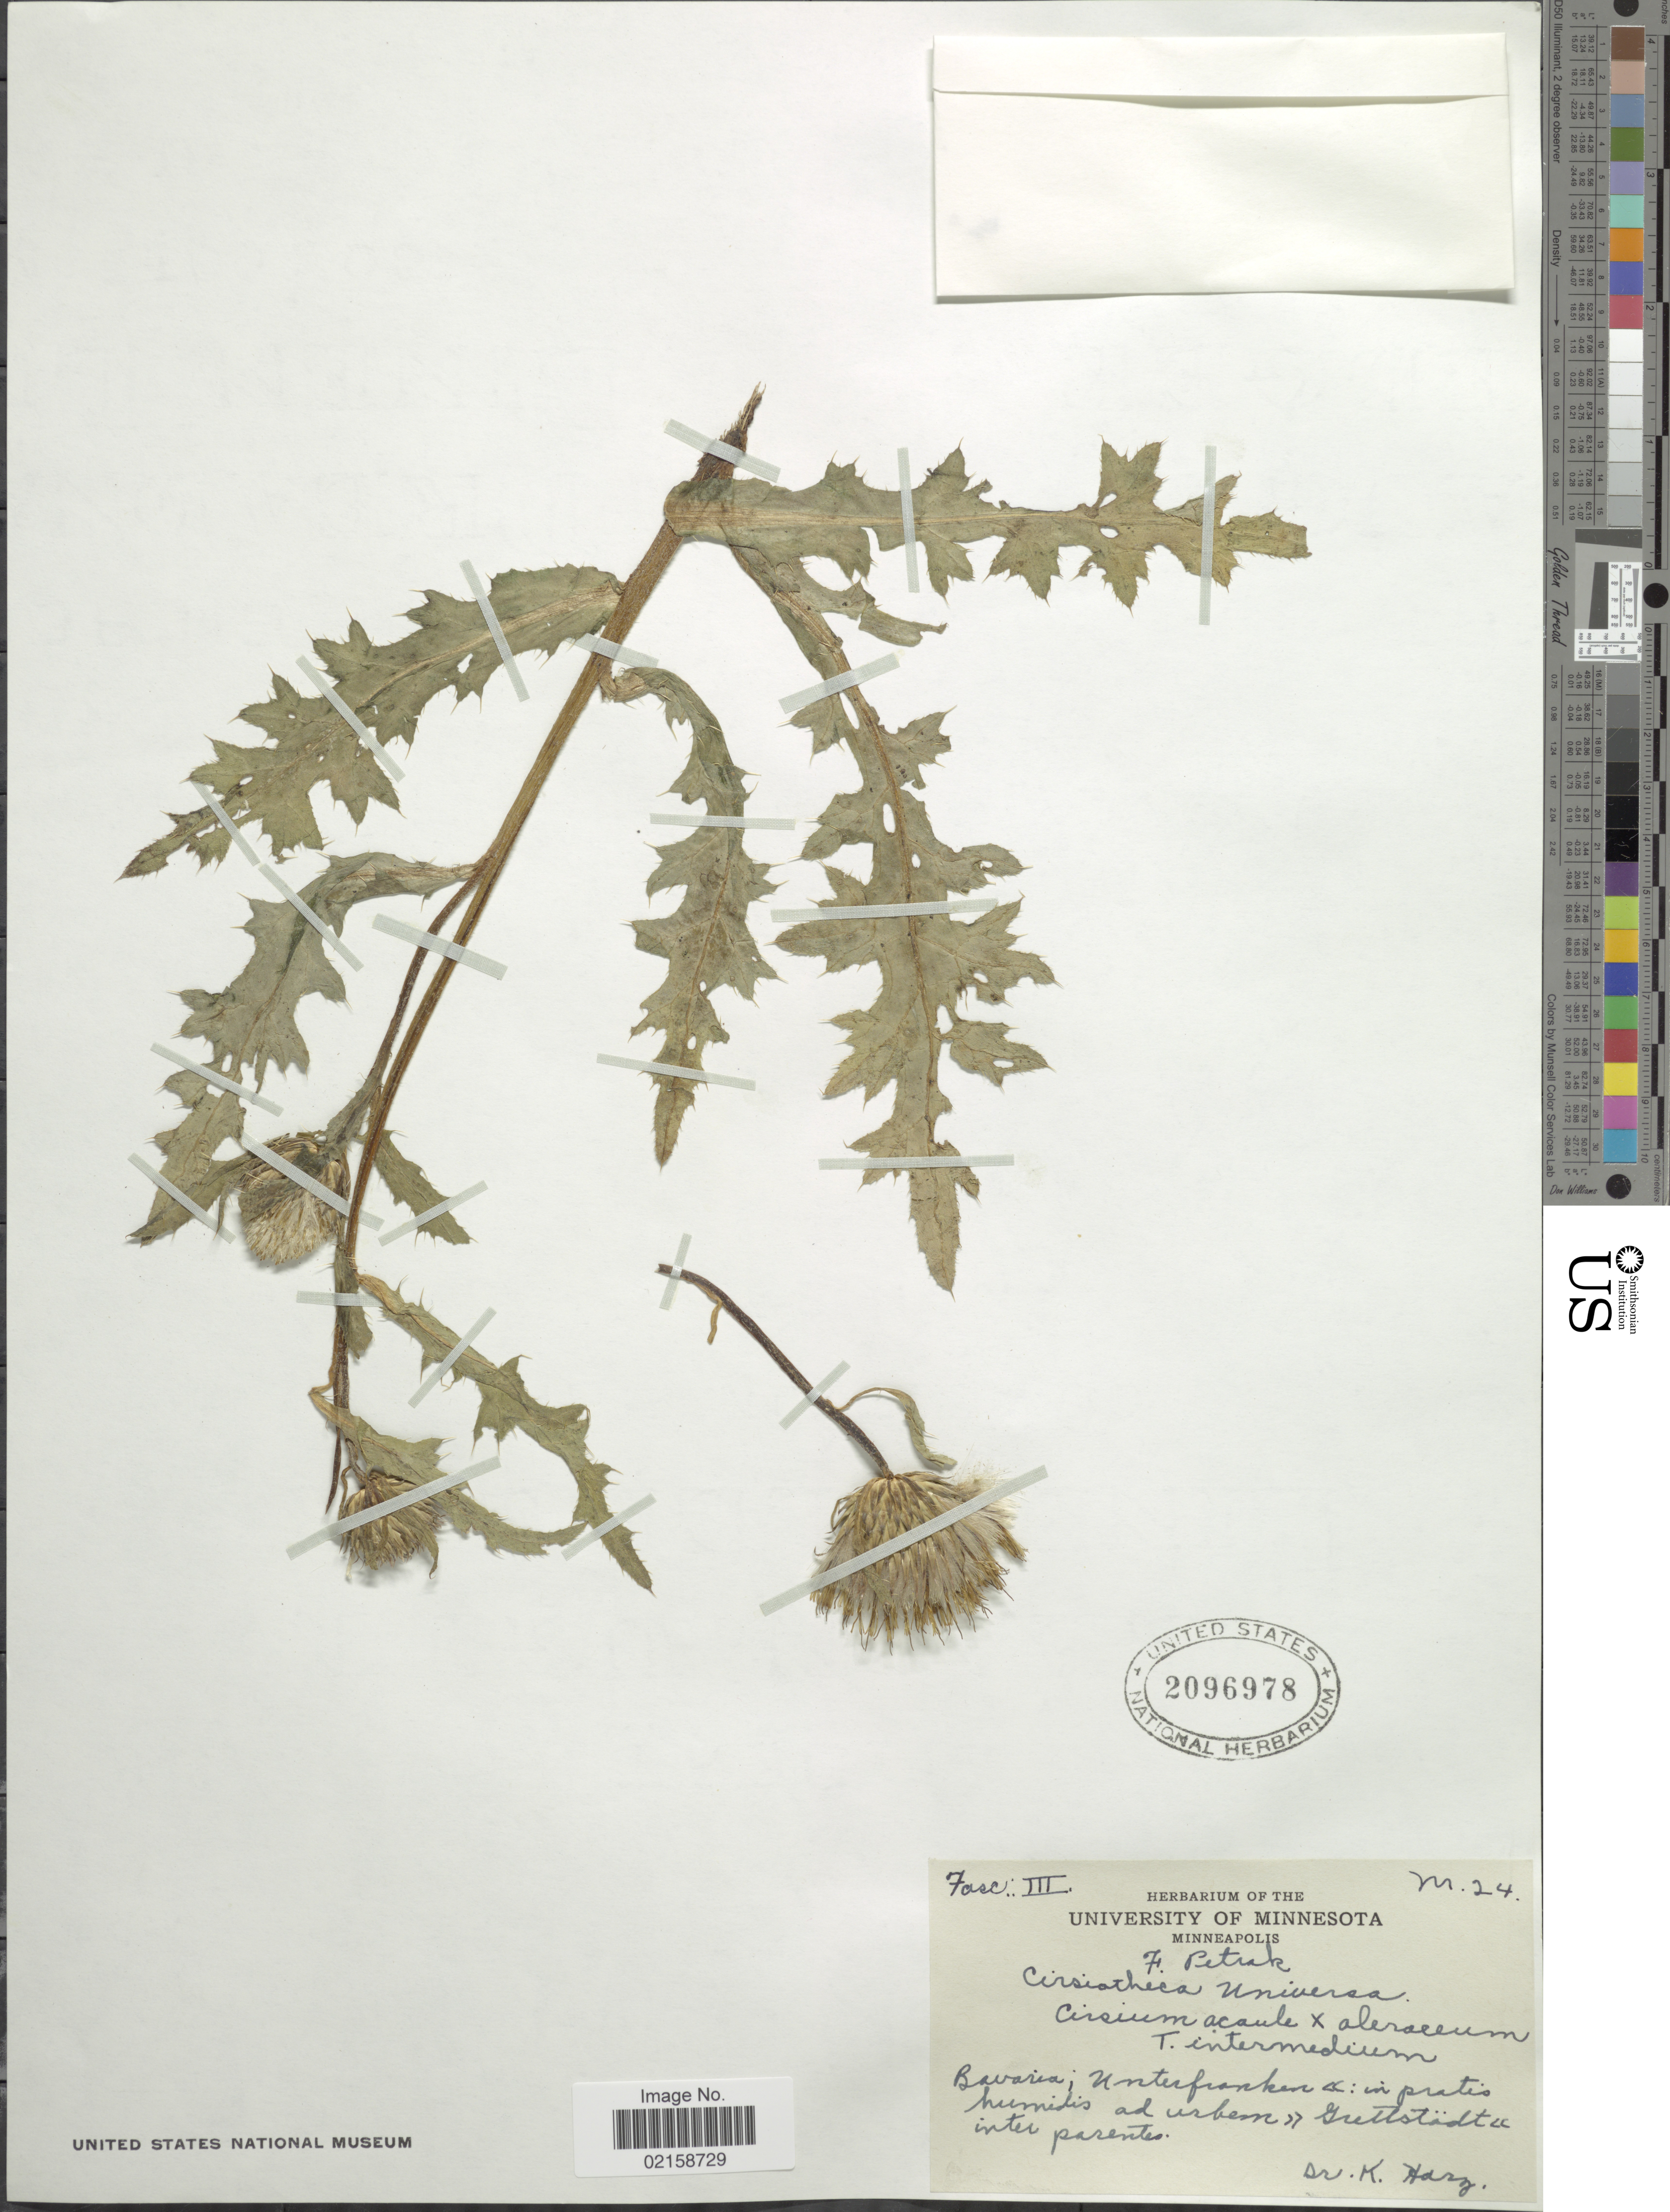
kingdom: Plantae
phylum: Tracheophyta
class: Magnoliopsida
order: Asterales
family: Asteraceae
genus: Cirsium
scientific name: Cirsium acaule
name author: (L.) Scop.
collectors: K. Harz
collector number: m.24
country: Germany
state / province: Bayern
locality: Bavaria; Unterfranken <<: in pratis humidis ad urbem>> Guttstadt << inter parentes.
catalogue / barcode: US 2096978